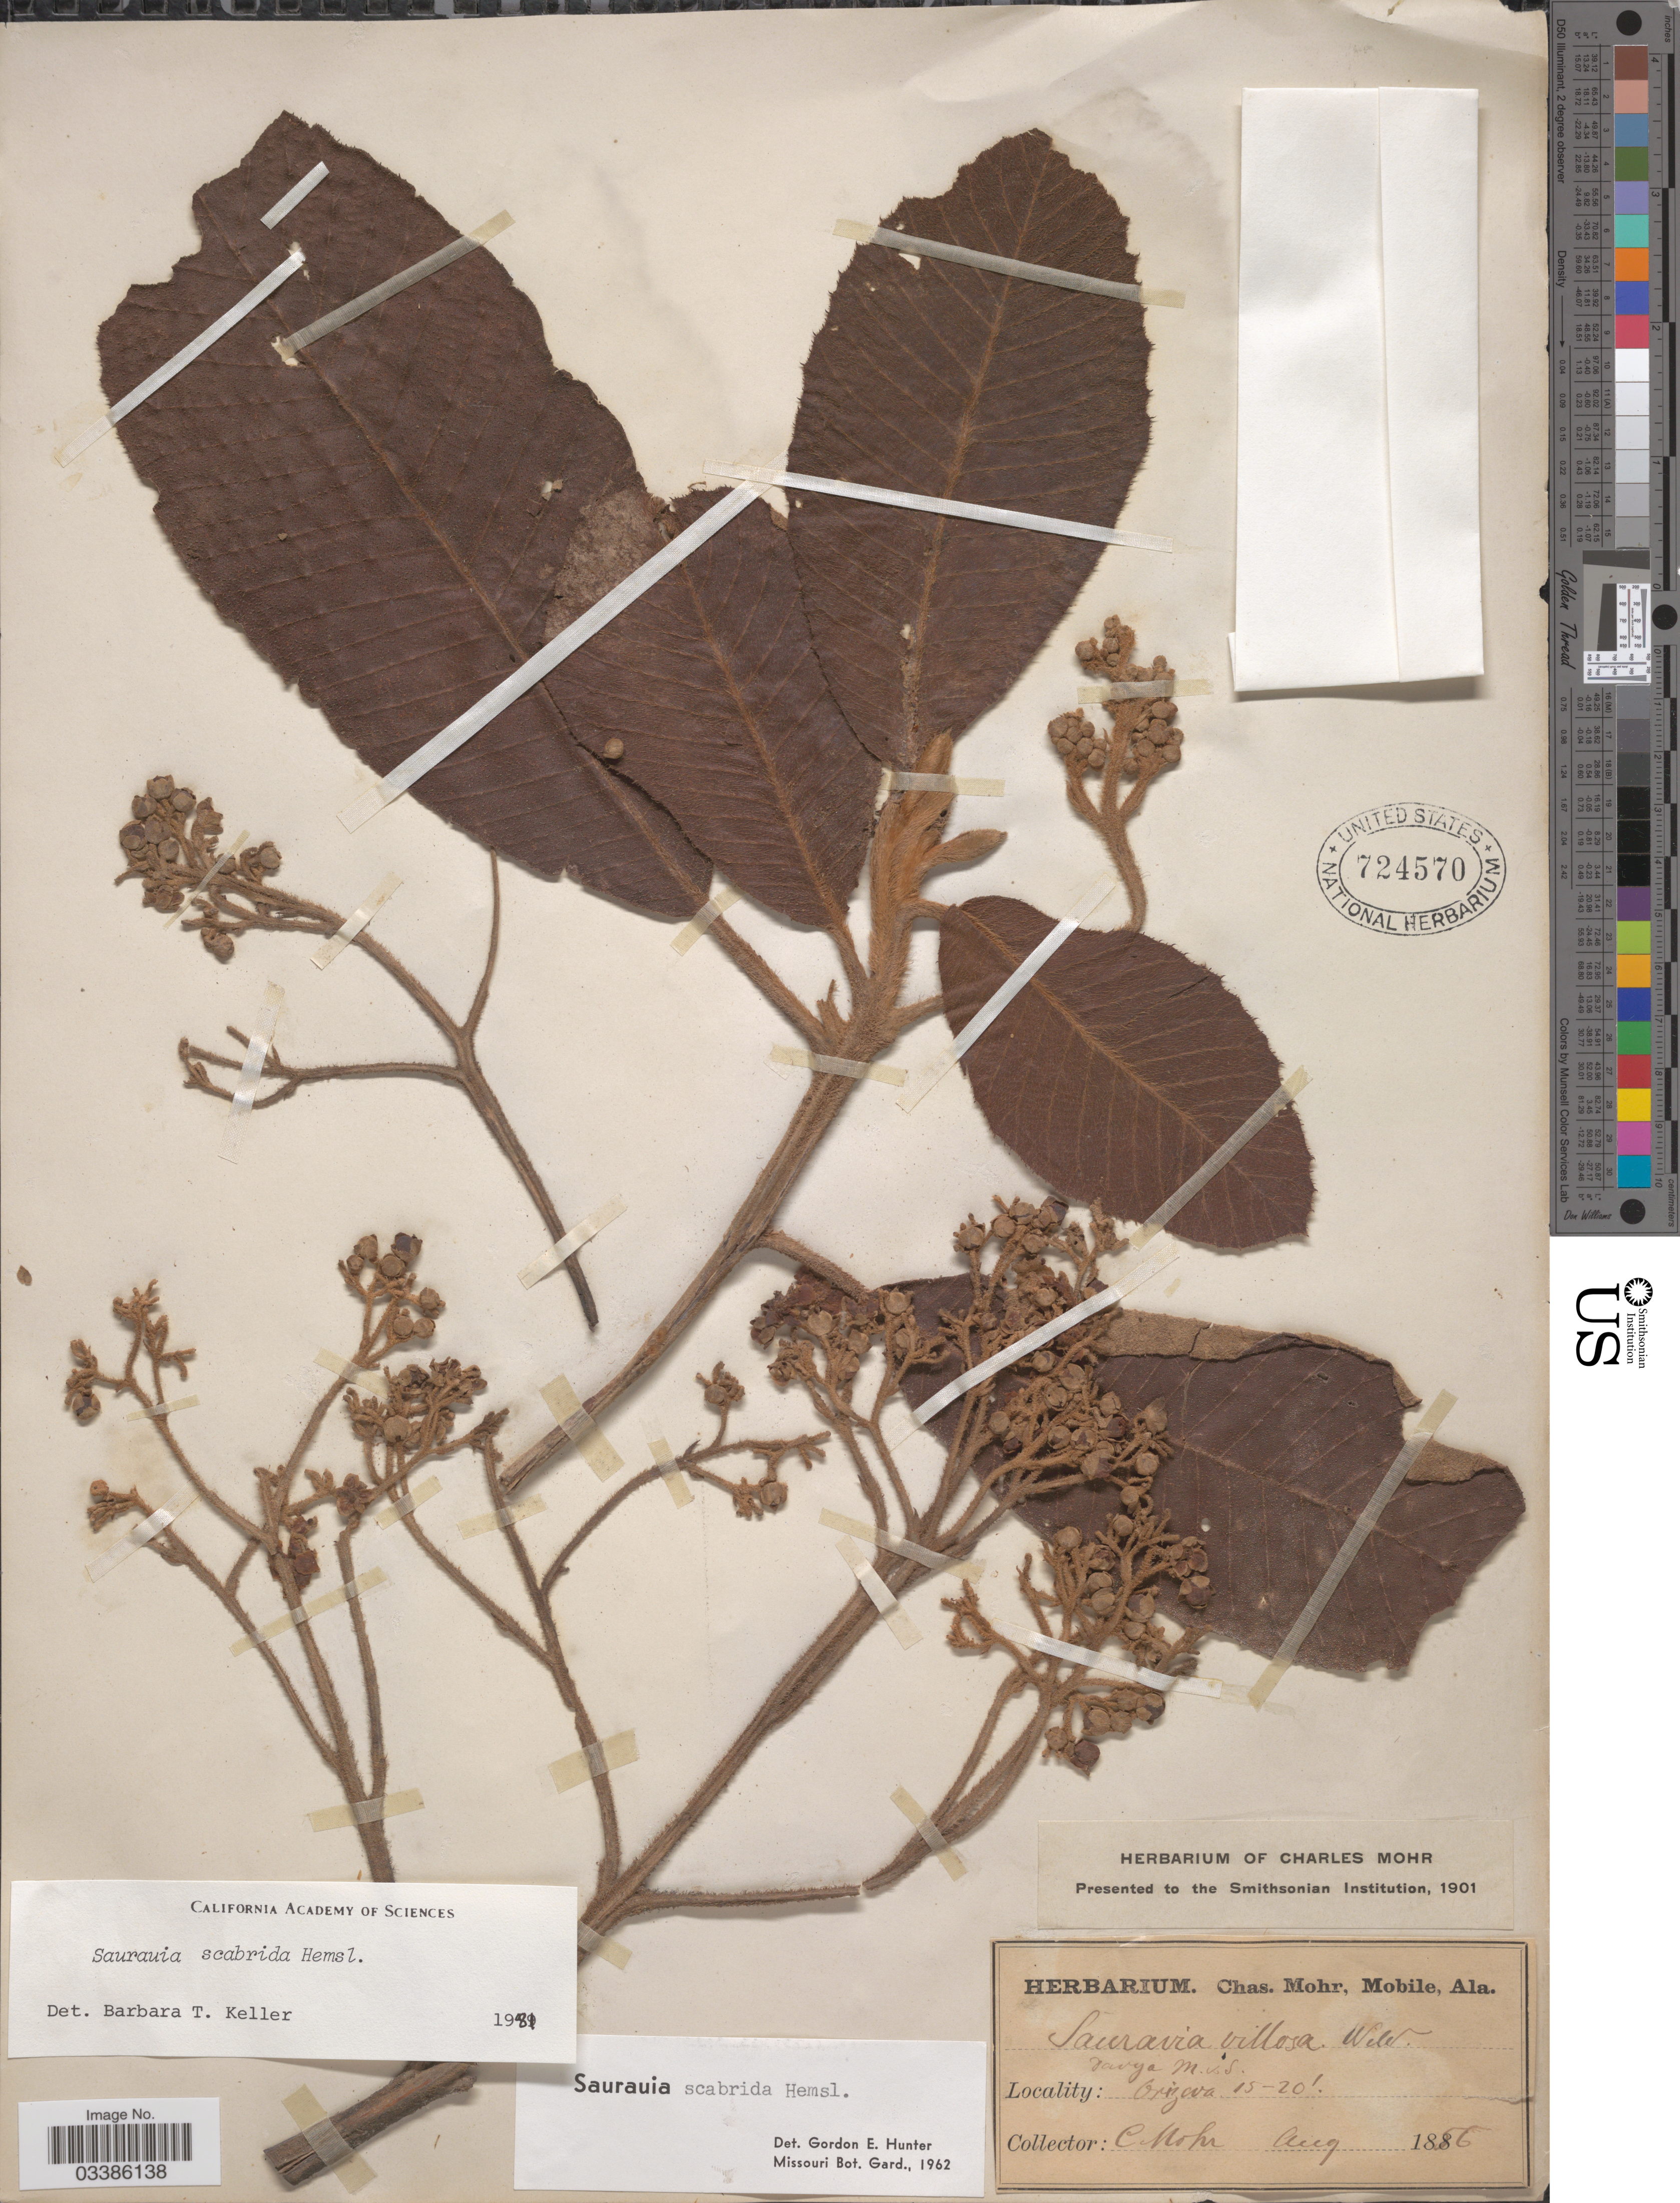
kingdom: Plantae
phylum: Tracheophyta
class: Magnoliopsida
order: Ericales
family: Actinidiaceae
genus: Saurauia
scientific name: Saurauia scabrida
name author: Hemsl.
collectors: C. Mohr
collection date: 1856-08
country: Mexico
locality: Orizava.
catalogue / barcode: US 724570